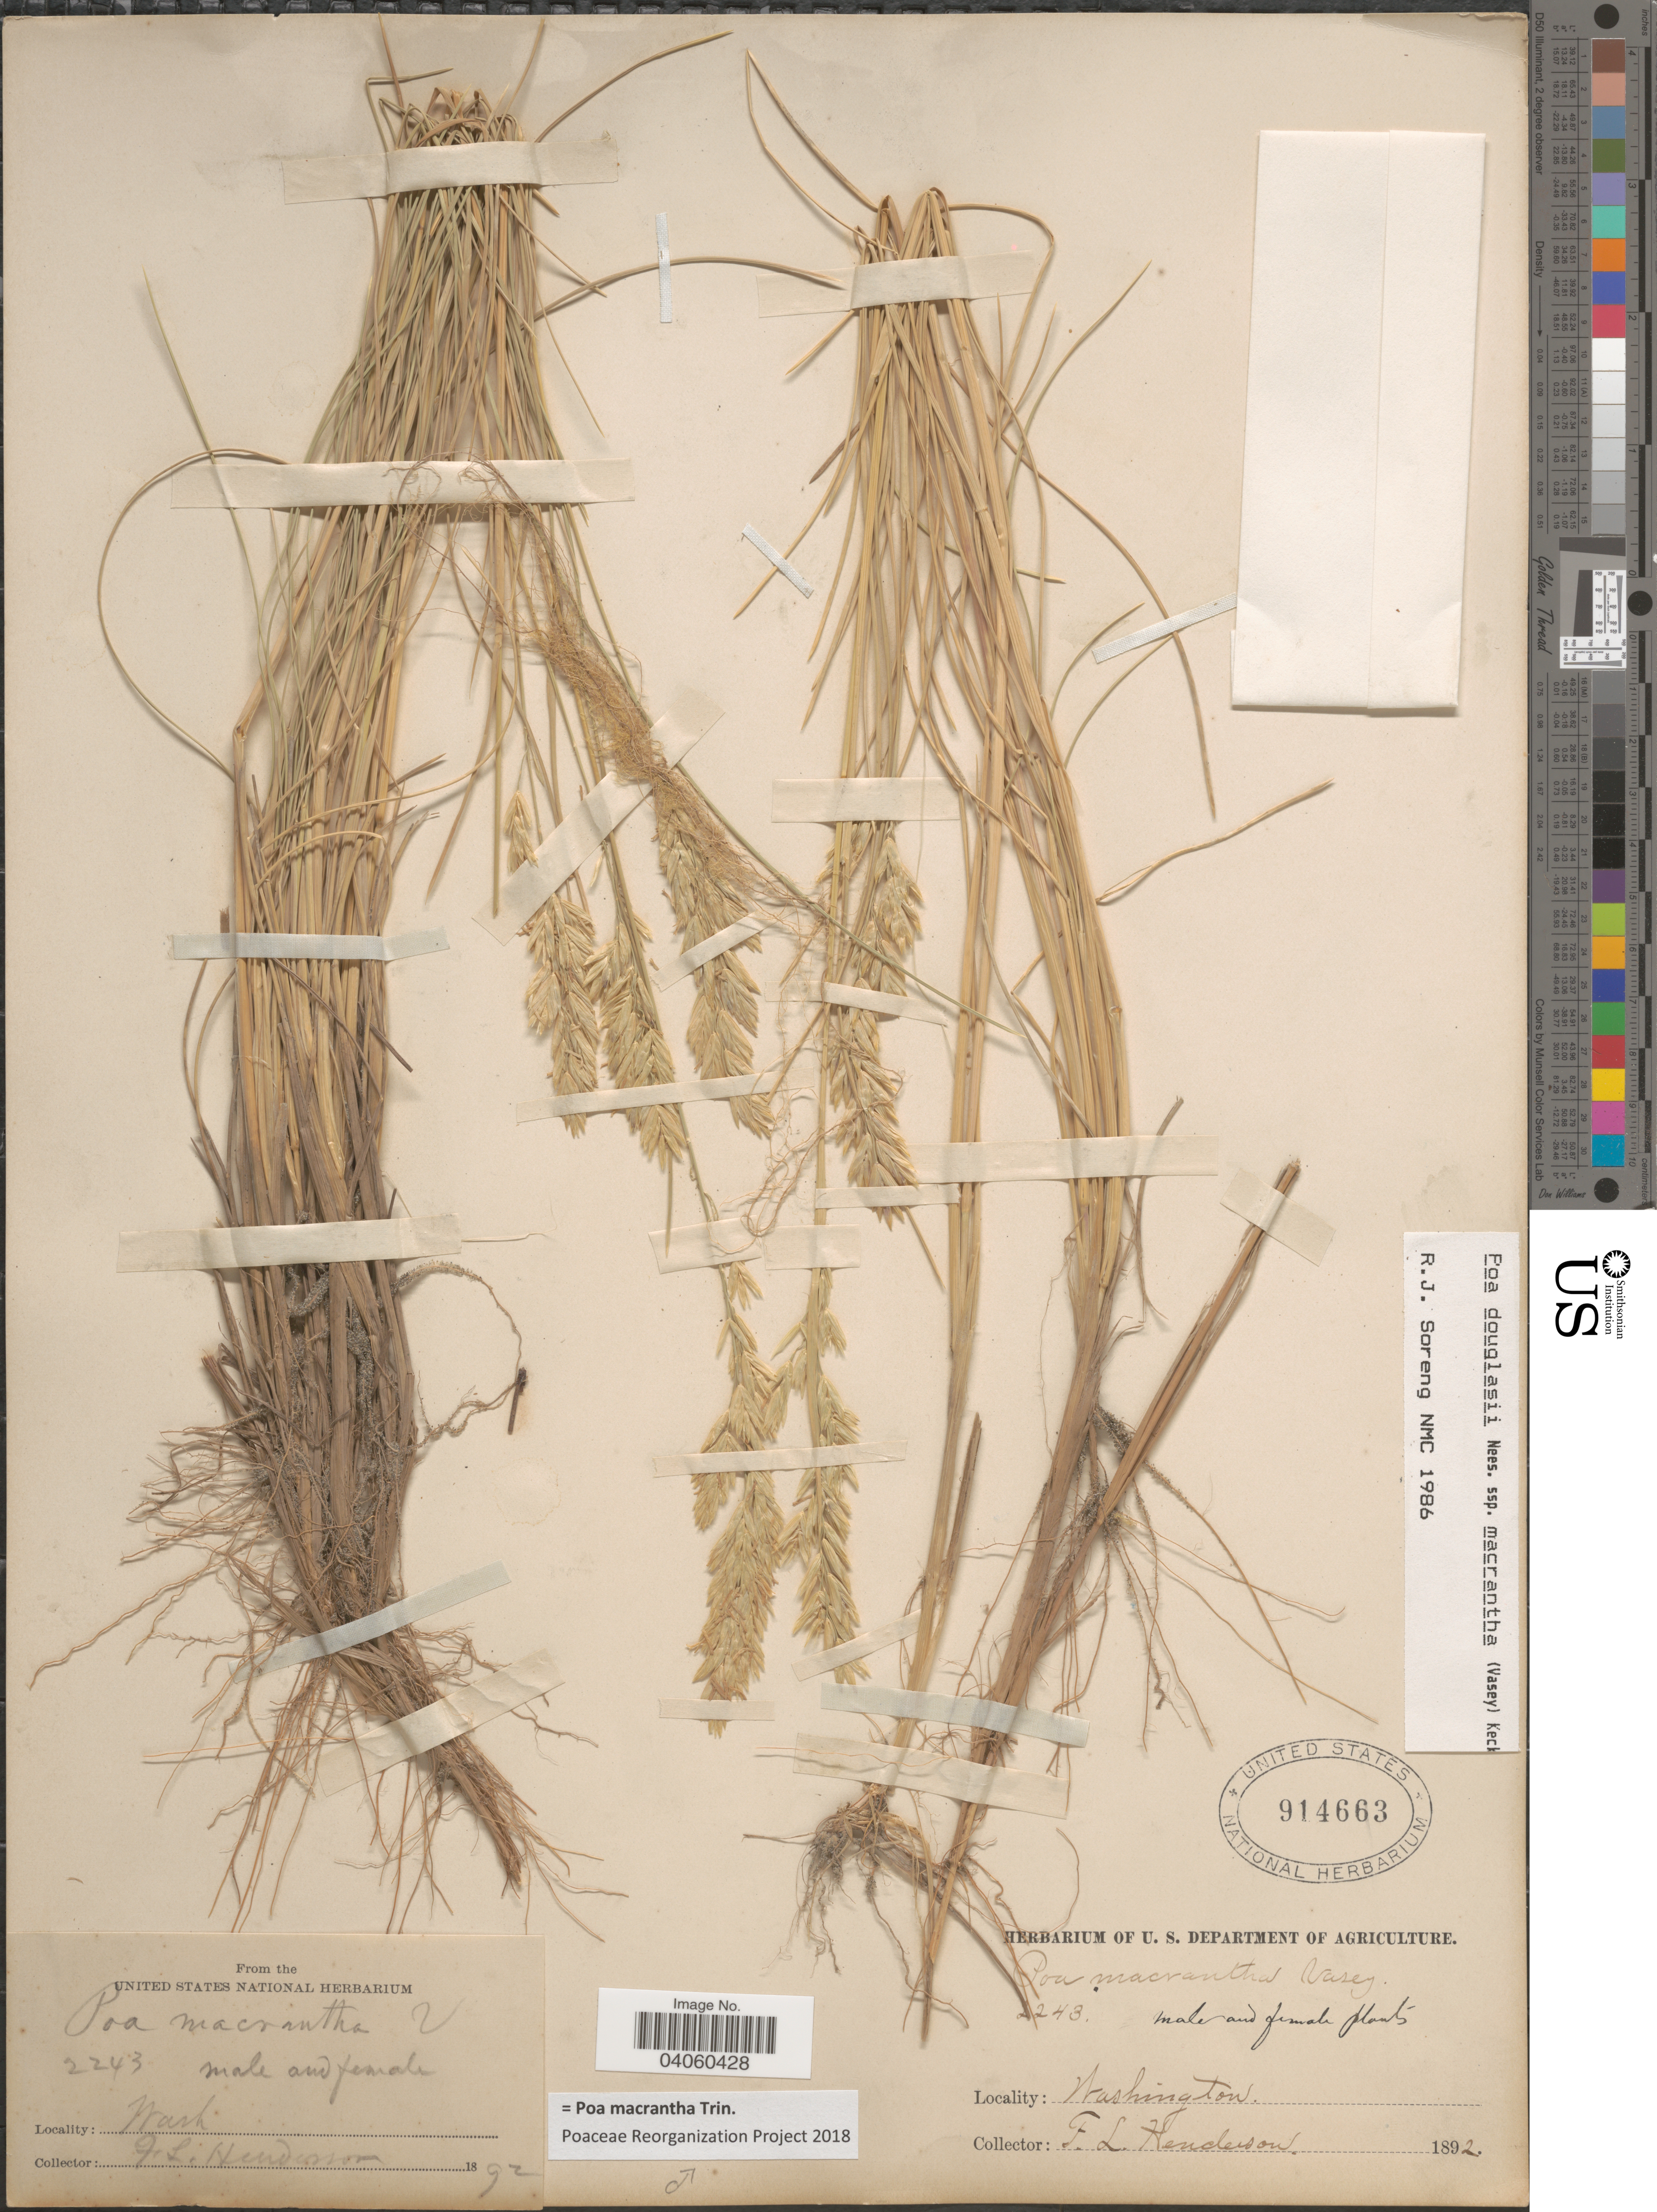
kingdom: Plantae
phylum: Tracheophyta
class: Liliopsida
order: Poales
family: Poaceae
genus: Poa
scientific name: Poa macrantha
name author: Vasey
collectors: F. Henderson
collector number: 2243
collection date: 1892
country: United States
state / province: Washington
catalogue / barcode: US 914663